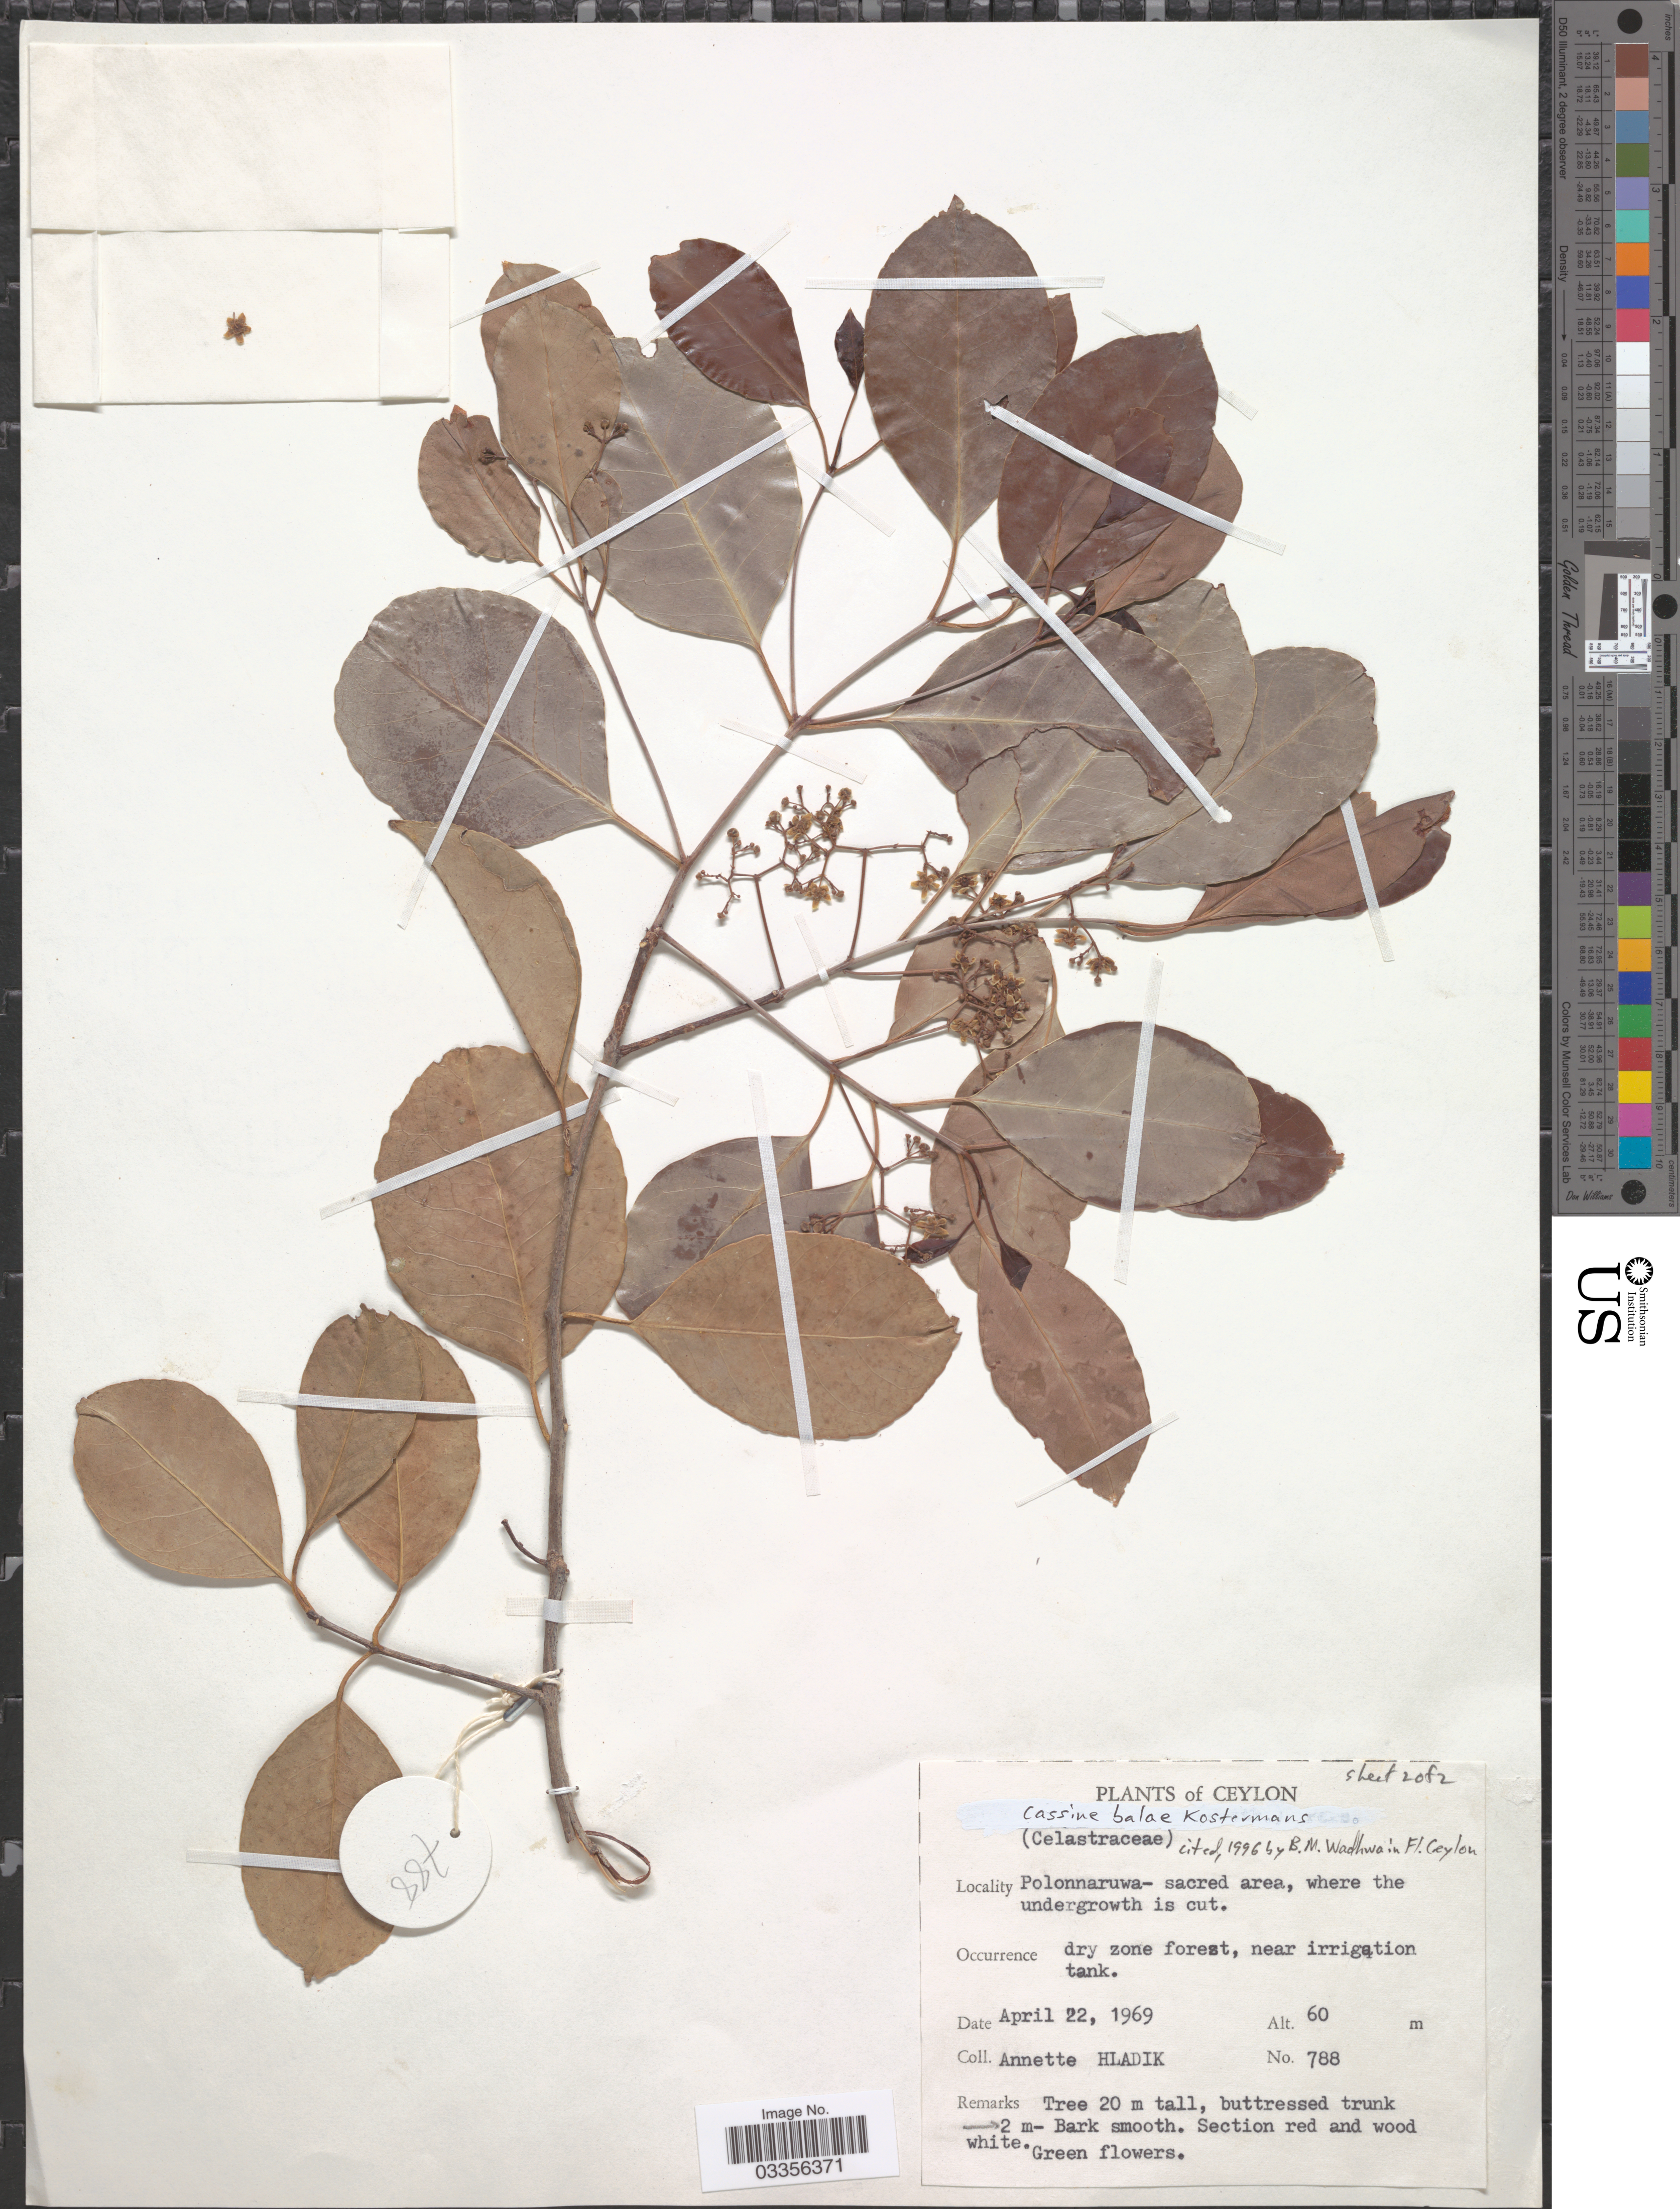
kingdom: Plantae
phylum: Tracheophyta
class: Magnoliopsida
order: Celastrales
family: Celastraceae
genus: Cassine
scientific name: Cassine balae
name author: Kosterm.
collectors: A. Hladik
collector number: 788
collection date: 1969-04-22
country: Sri Lanka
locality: Ceylon. Polonnaruwa- sacred area, where the undergrowth is cut.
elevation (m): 60